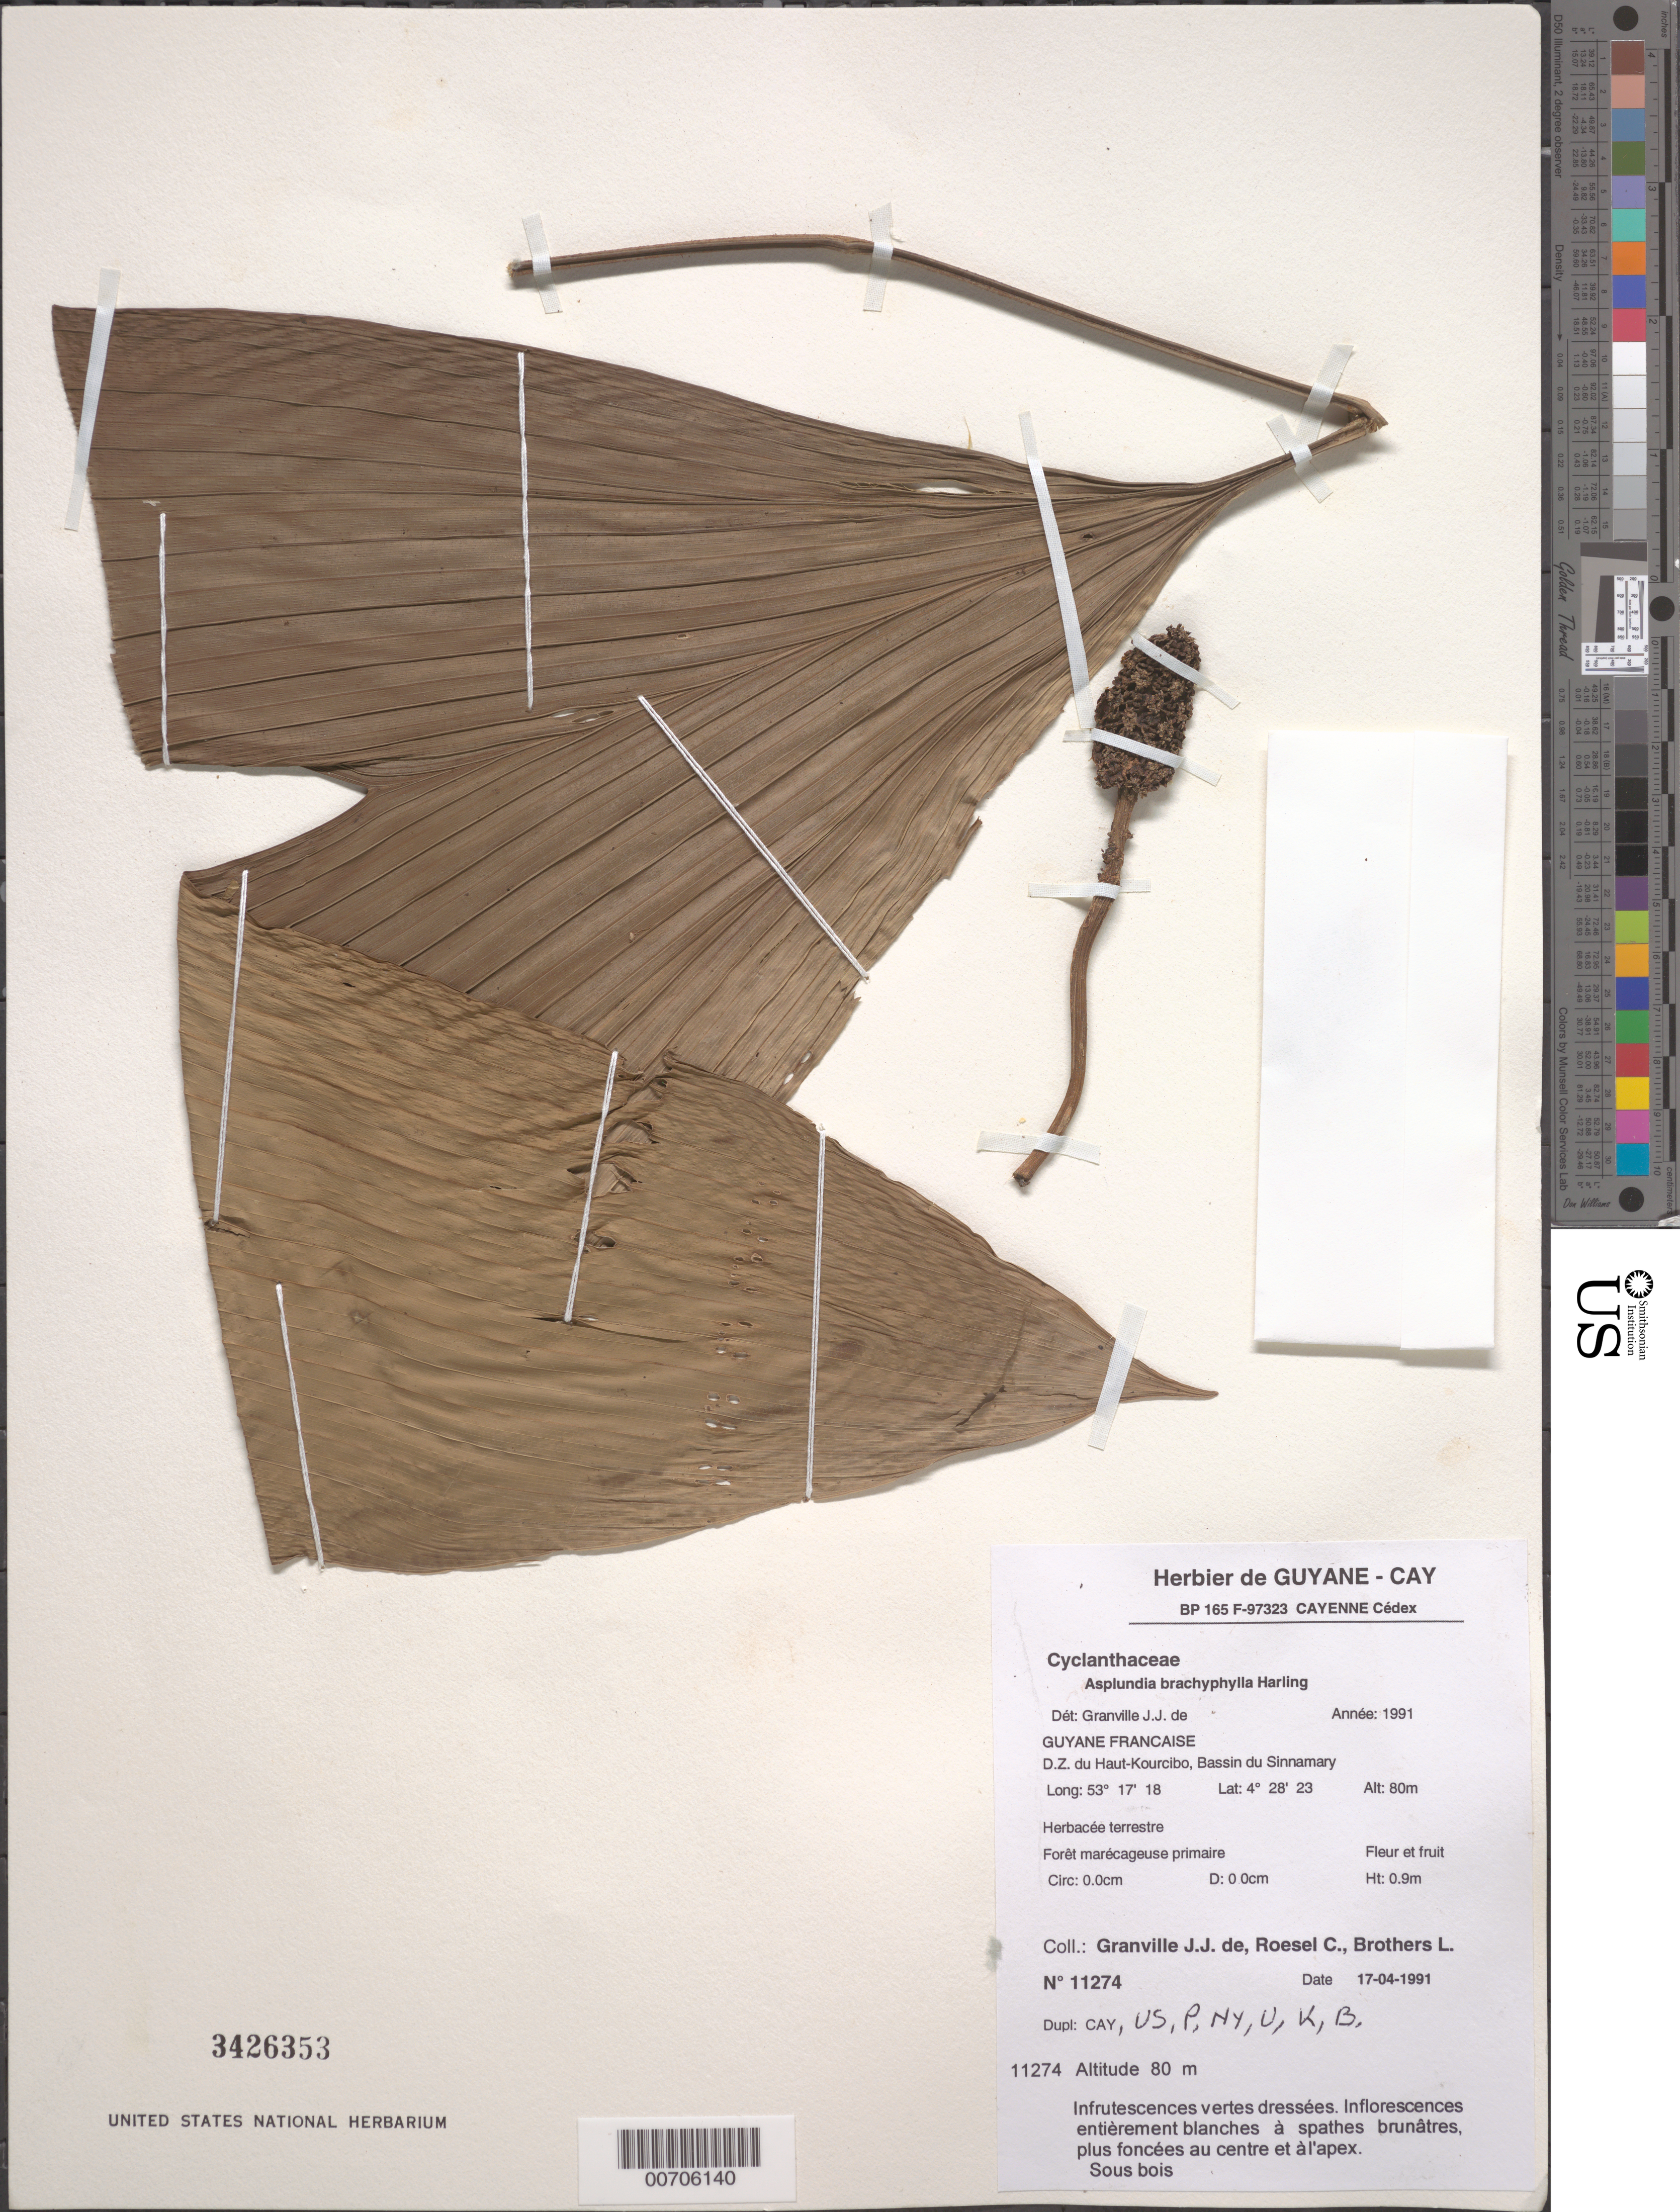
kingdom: Plantae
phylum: Tracheophyta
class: Liliopsida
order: Pandanales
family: Cyclanthaceae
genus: Asplundia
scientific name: Asplundia brachyphylla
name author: Harling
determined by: Granville, J. J. de, (CAY), Institut de Recherche pour le Developpement (IRD) (FRENCH GUIANA)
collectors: J.-J. de Granville, C. S. Roesel & L. Brothers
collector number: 11274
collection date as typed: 17-Apr-91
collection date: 1991-04-17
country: French Guiana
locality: D.Z. du Haut-Kourcibo, Bassin du Sinnamary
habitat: Forest marécageuse primaire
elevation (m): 80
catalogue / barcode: US 3426353